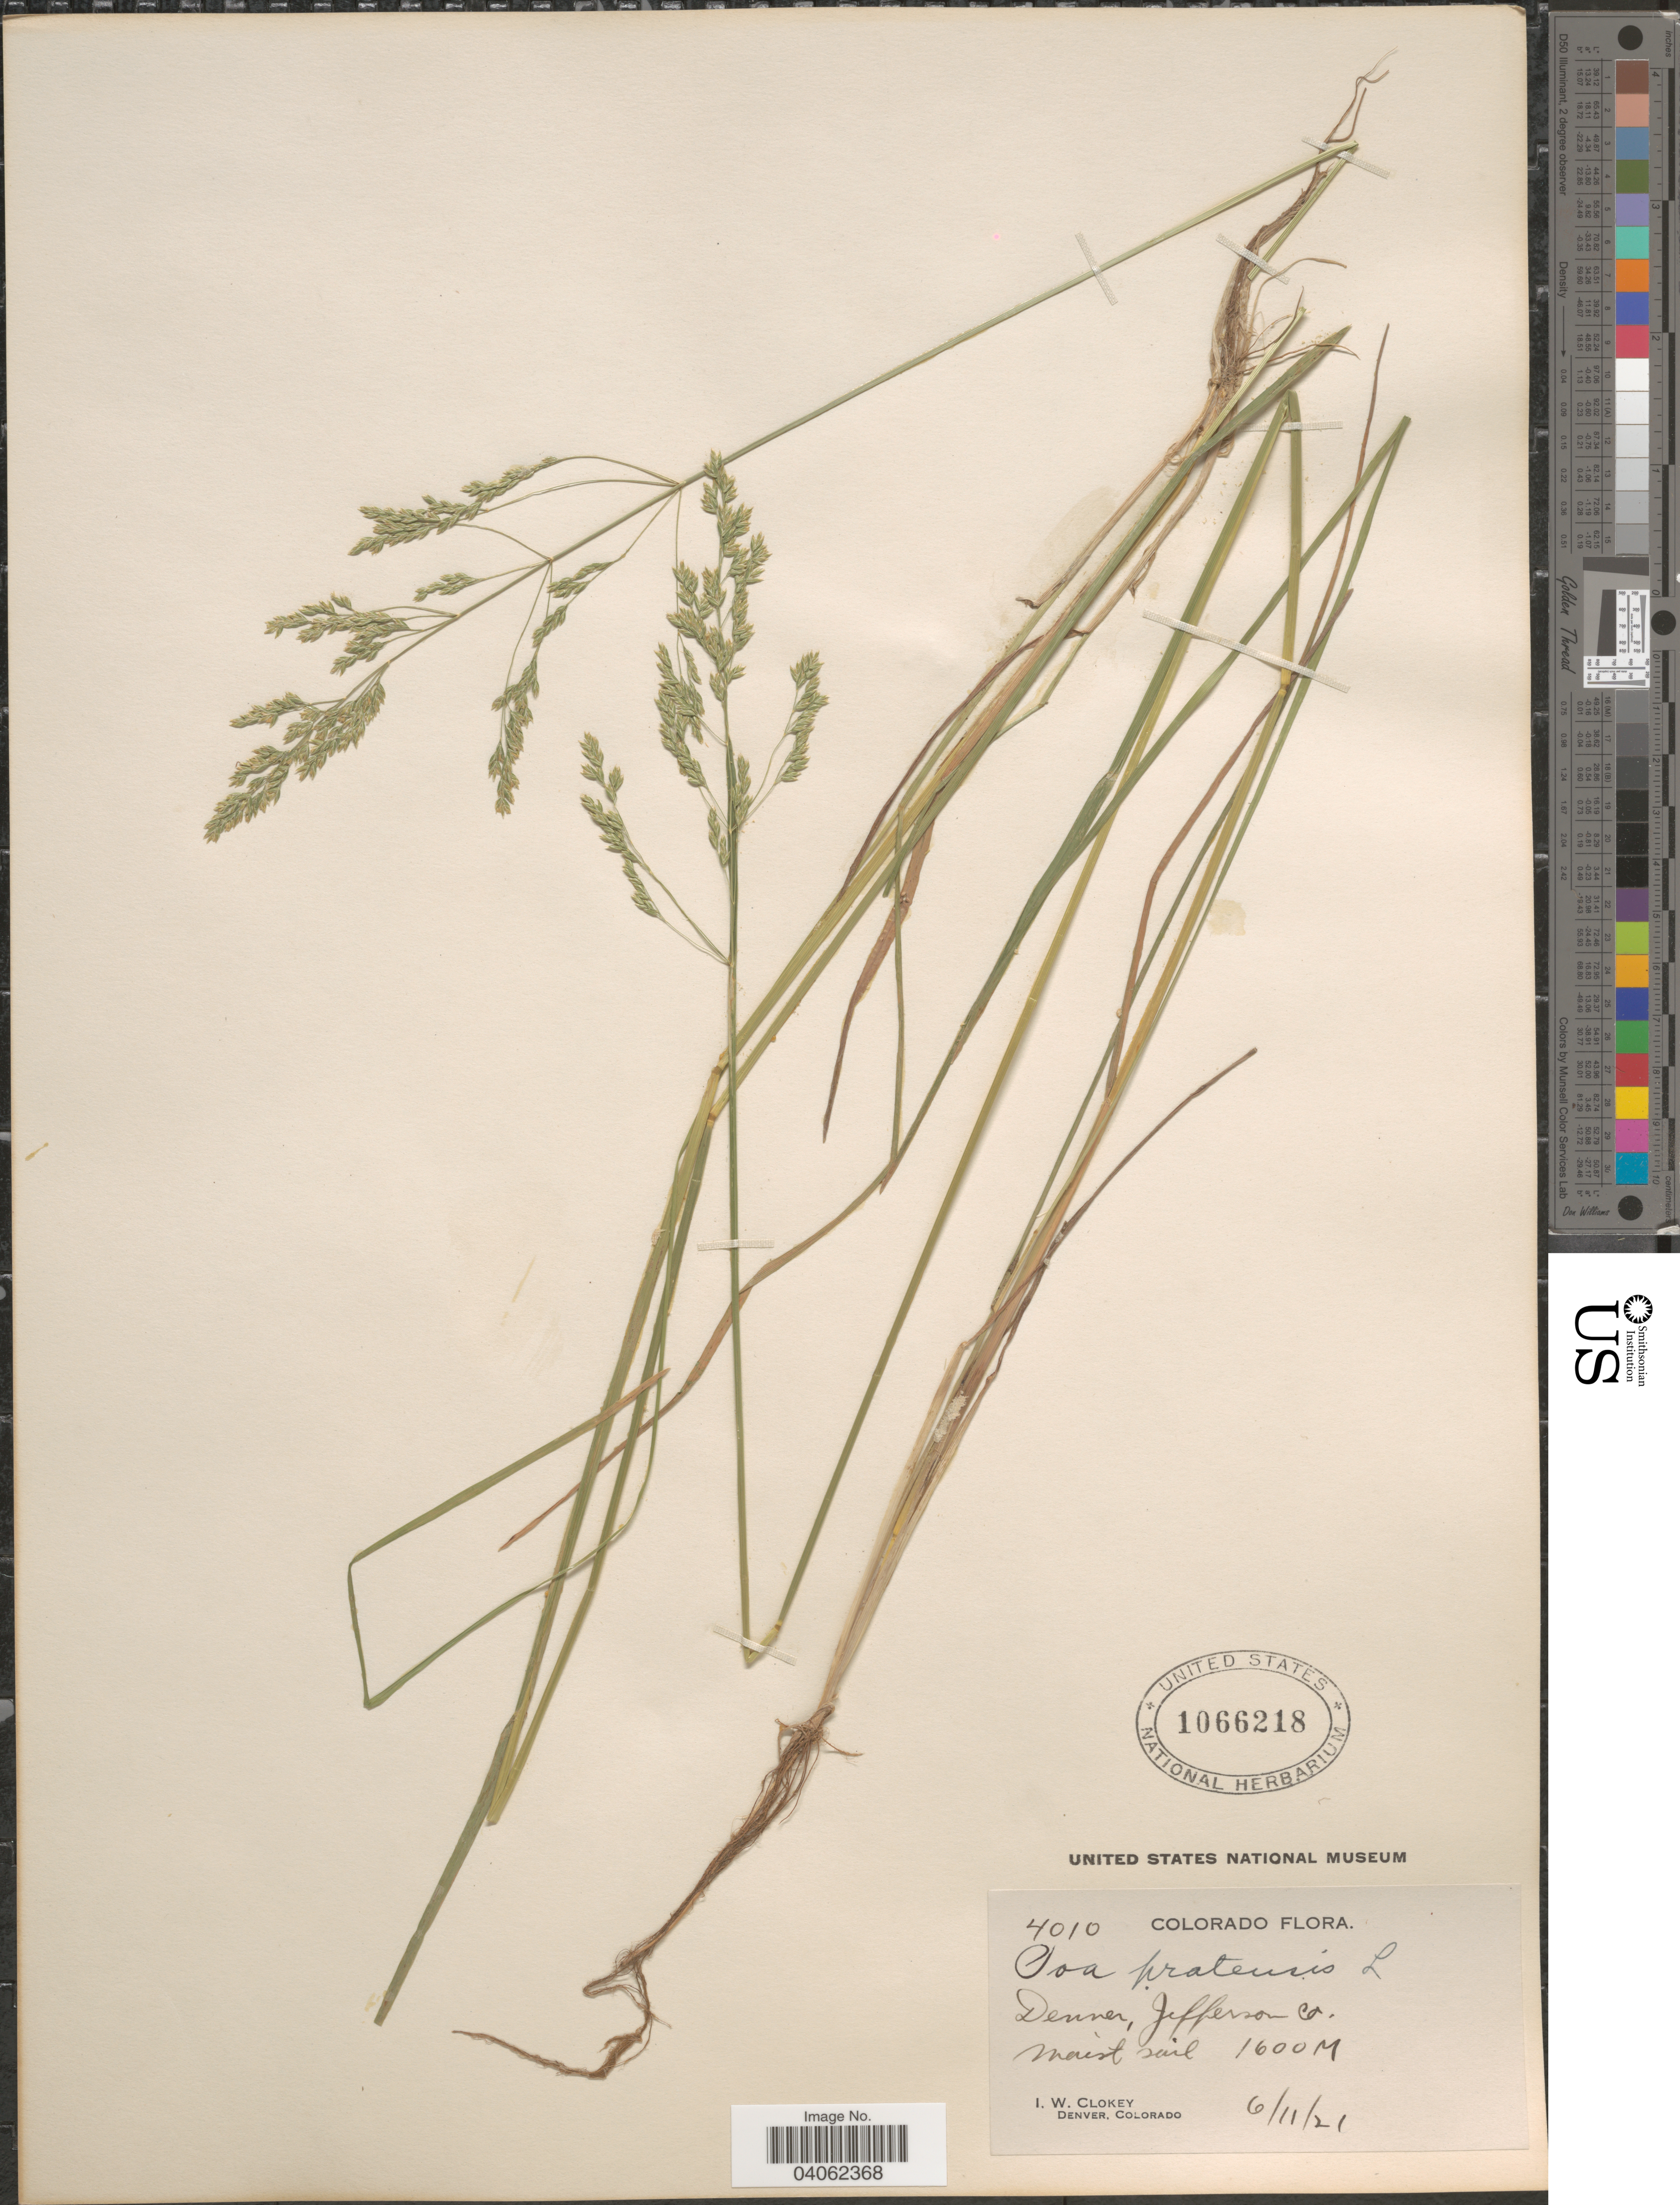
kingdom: Plantae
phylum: Tracheophyta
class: Liliopsida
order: Poales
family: Poaceae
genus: Poa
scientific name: Poa pratensis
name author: L.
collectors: I. W. Clokey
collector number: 4010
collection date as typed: Transcribed d/m/y: 11/6/21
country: United States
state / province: Colorado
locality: Denver, Jefferson Co.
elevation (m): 1600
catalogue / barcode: US 1066218